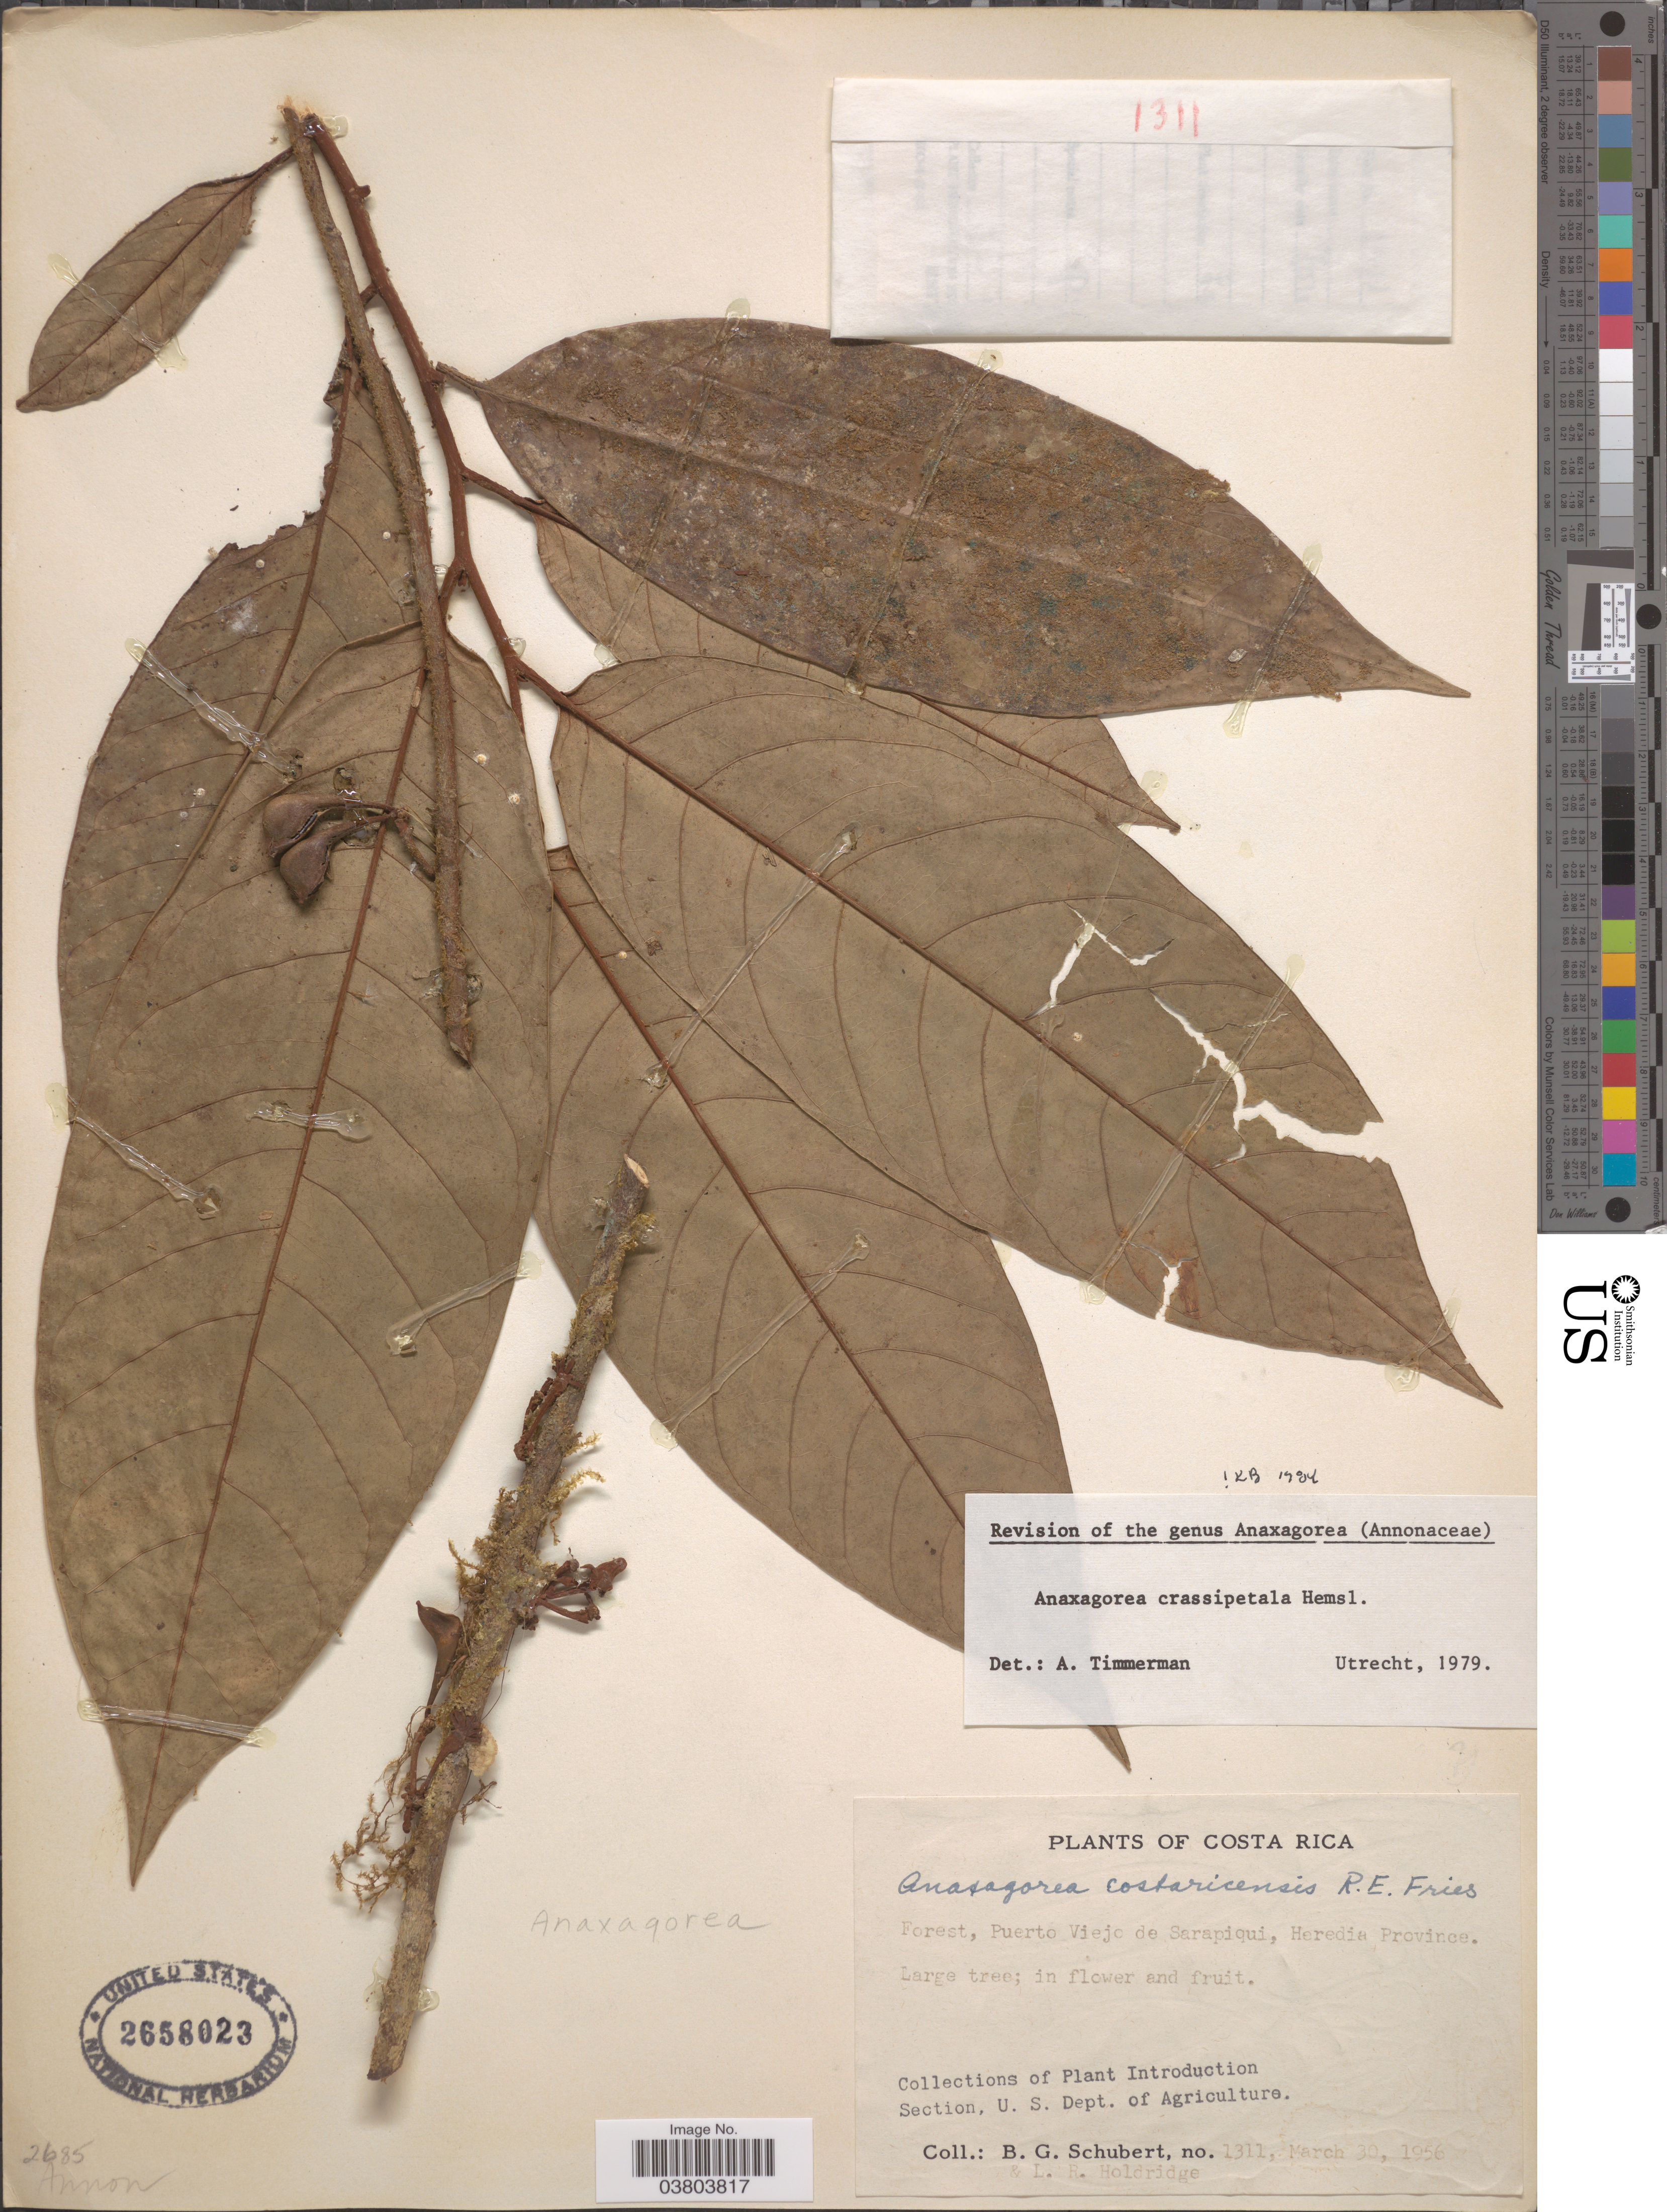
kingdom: Plantae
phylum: Tracheophyta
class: Magnoliopsida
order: Magnoliales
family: Annonaceae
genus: Anaxagorea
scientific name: Anaxagorea crassipetala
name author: Hemsl.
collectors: B. Schubert & L. Holdridge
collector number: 1311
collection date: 1956-03-30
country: Costa Rica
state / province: Heredia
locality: Forest, Puerto Viejo de Sarapiqui.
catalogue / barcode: US 2658023